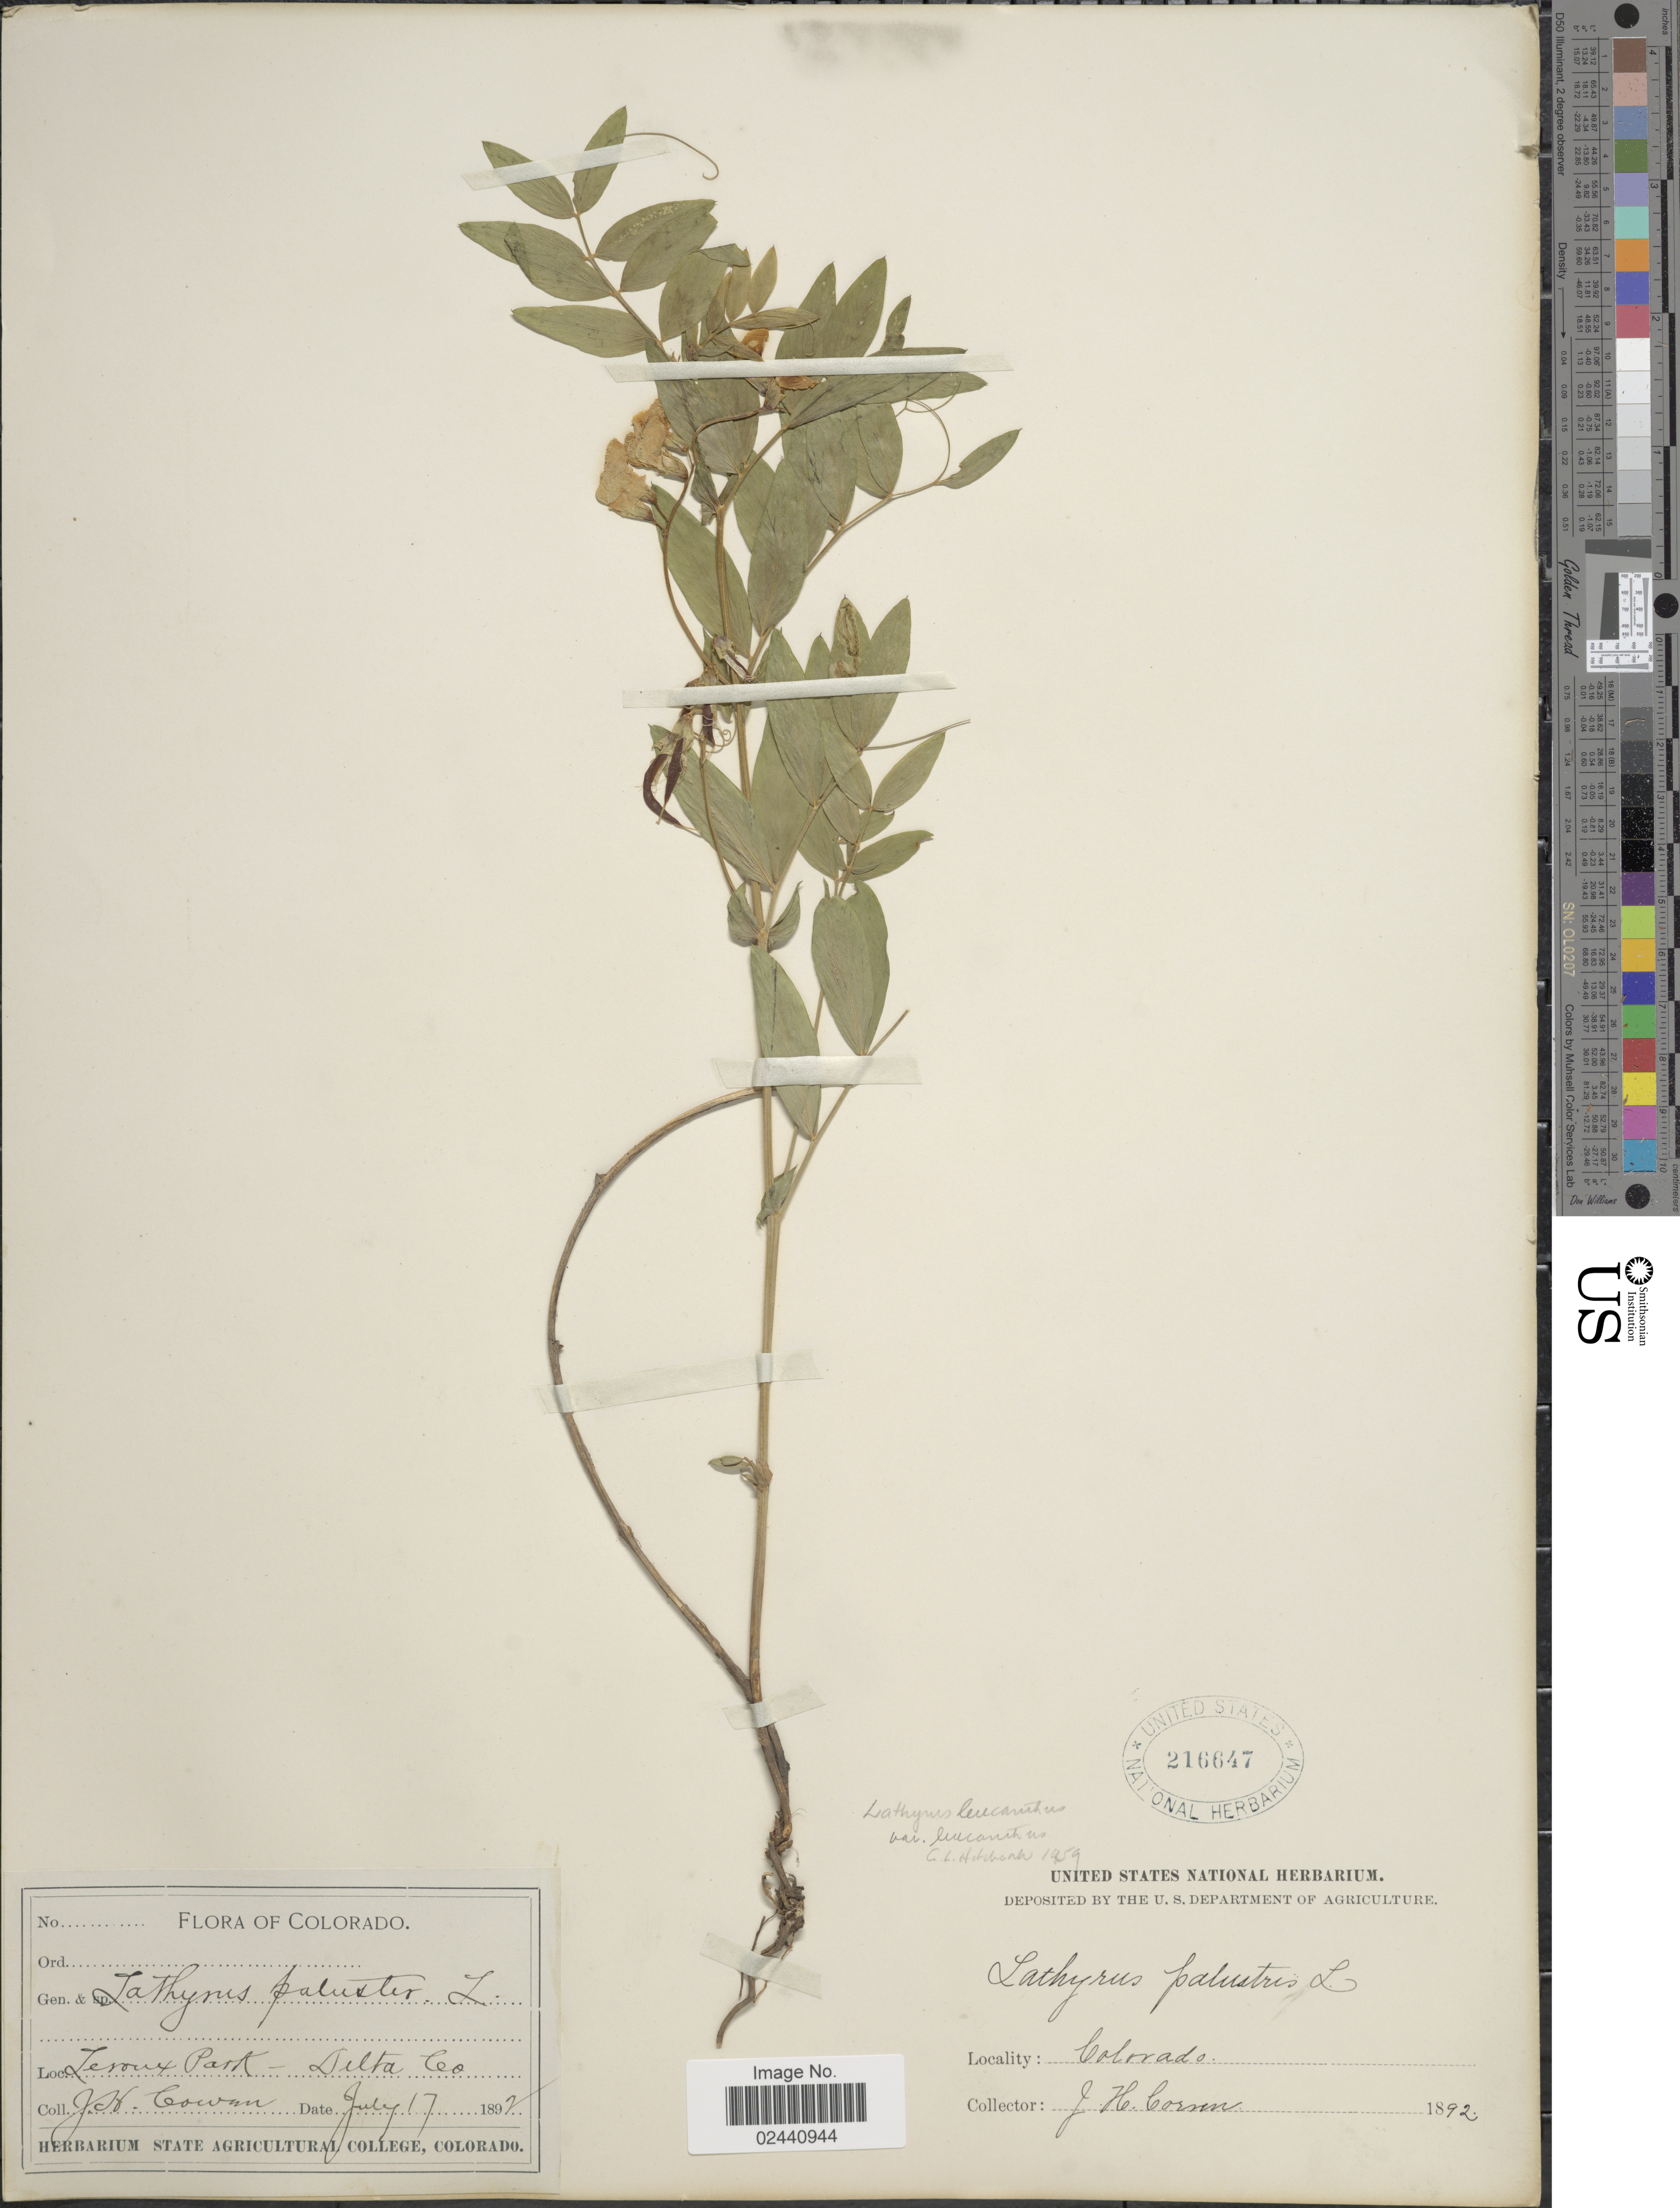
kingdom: Plantae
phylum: Tracheophyta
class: Magnoliopsida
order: Fabales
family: Fabaceae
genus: Lathyrus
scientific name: Lathyrus leucanthus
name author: Rydb.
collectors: J. H. Cowen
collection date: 1892-07-17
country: United States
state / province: Colorado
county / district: Delta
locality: Leroux Park, Delta Co.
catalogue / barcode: US 216647